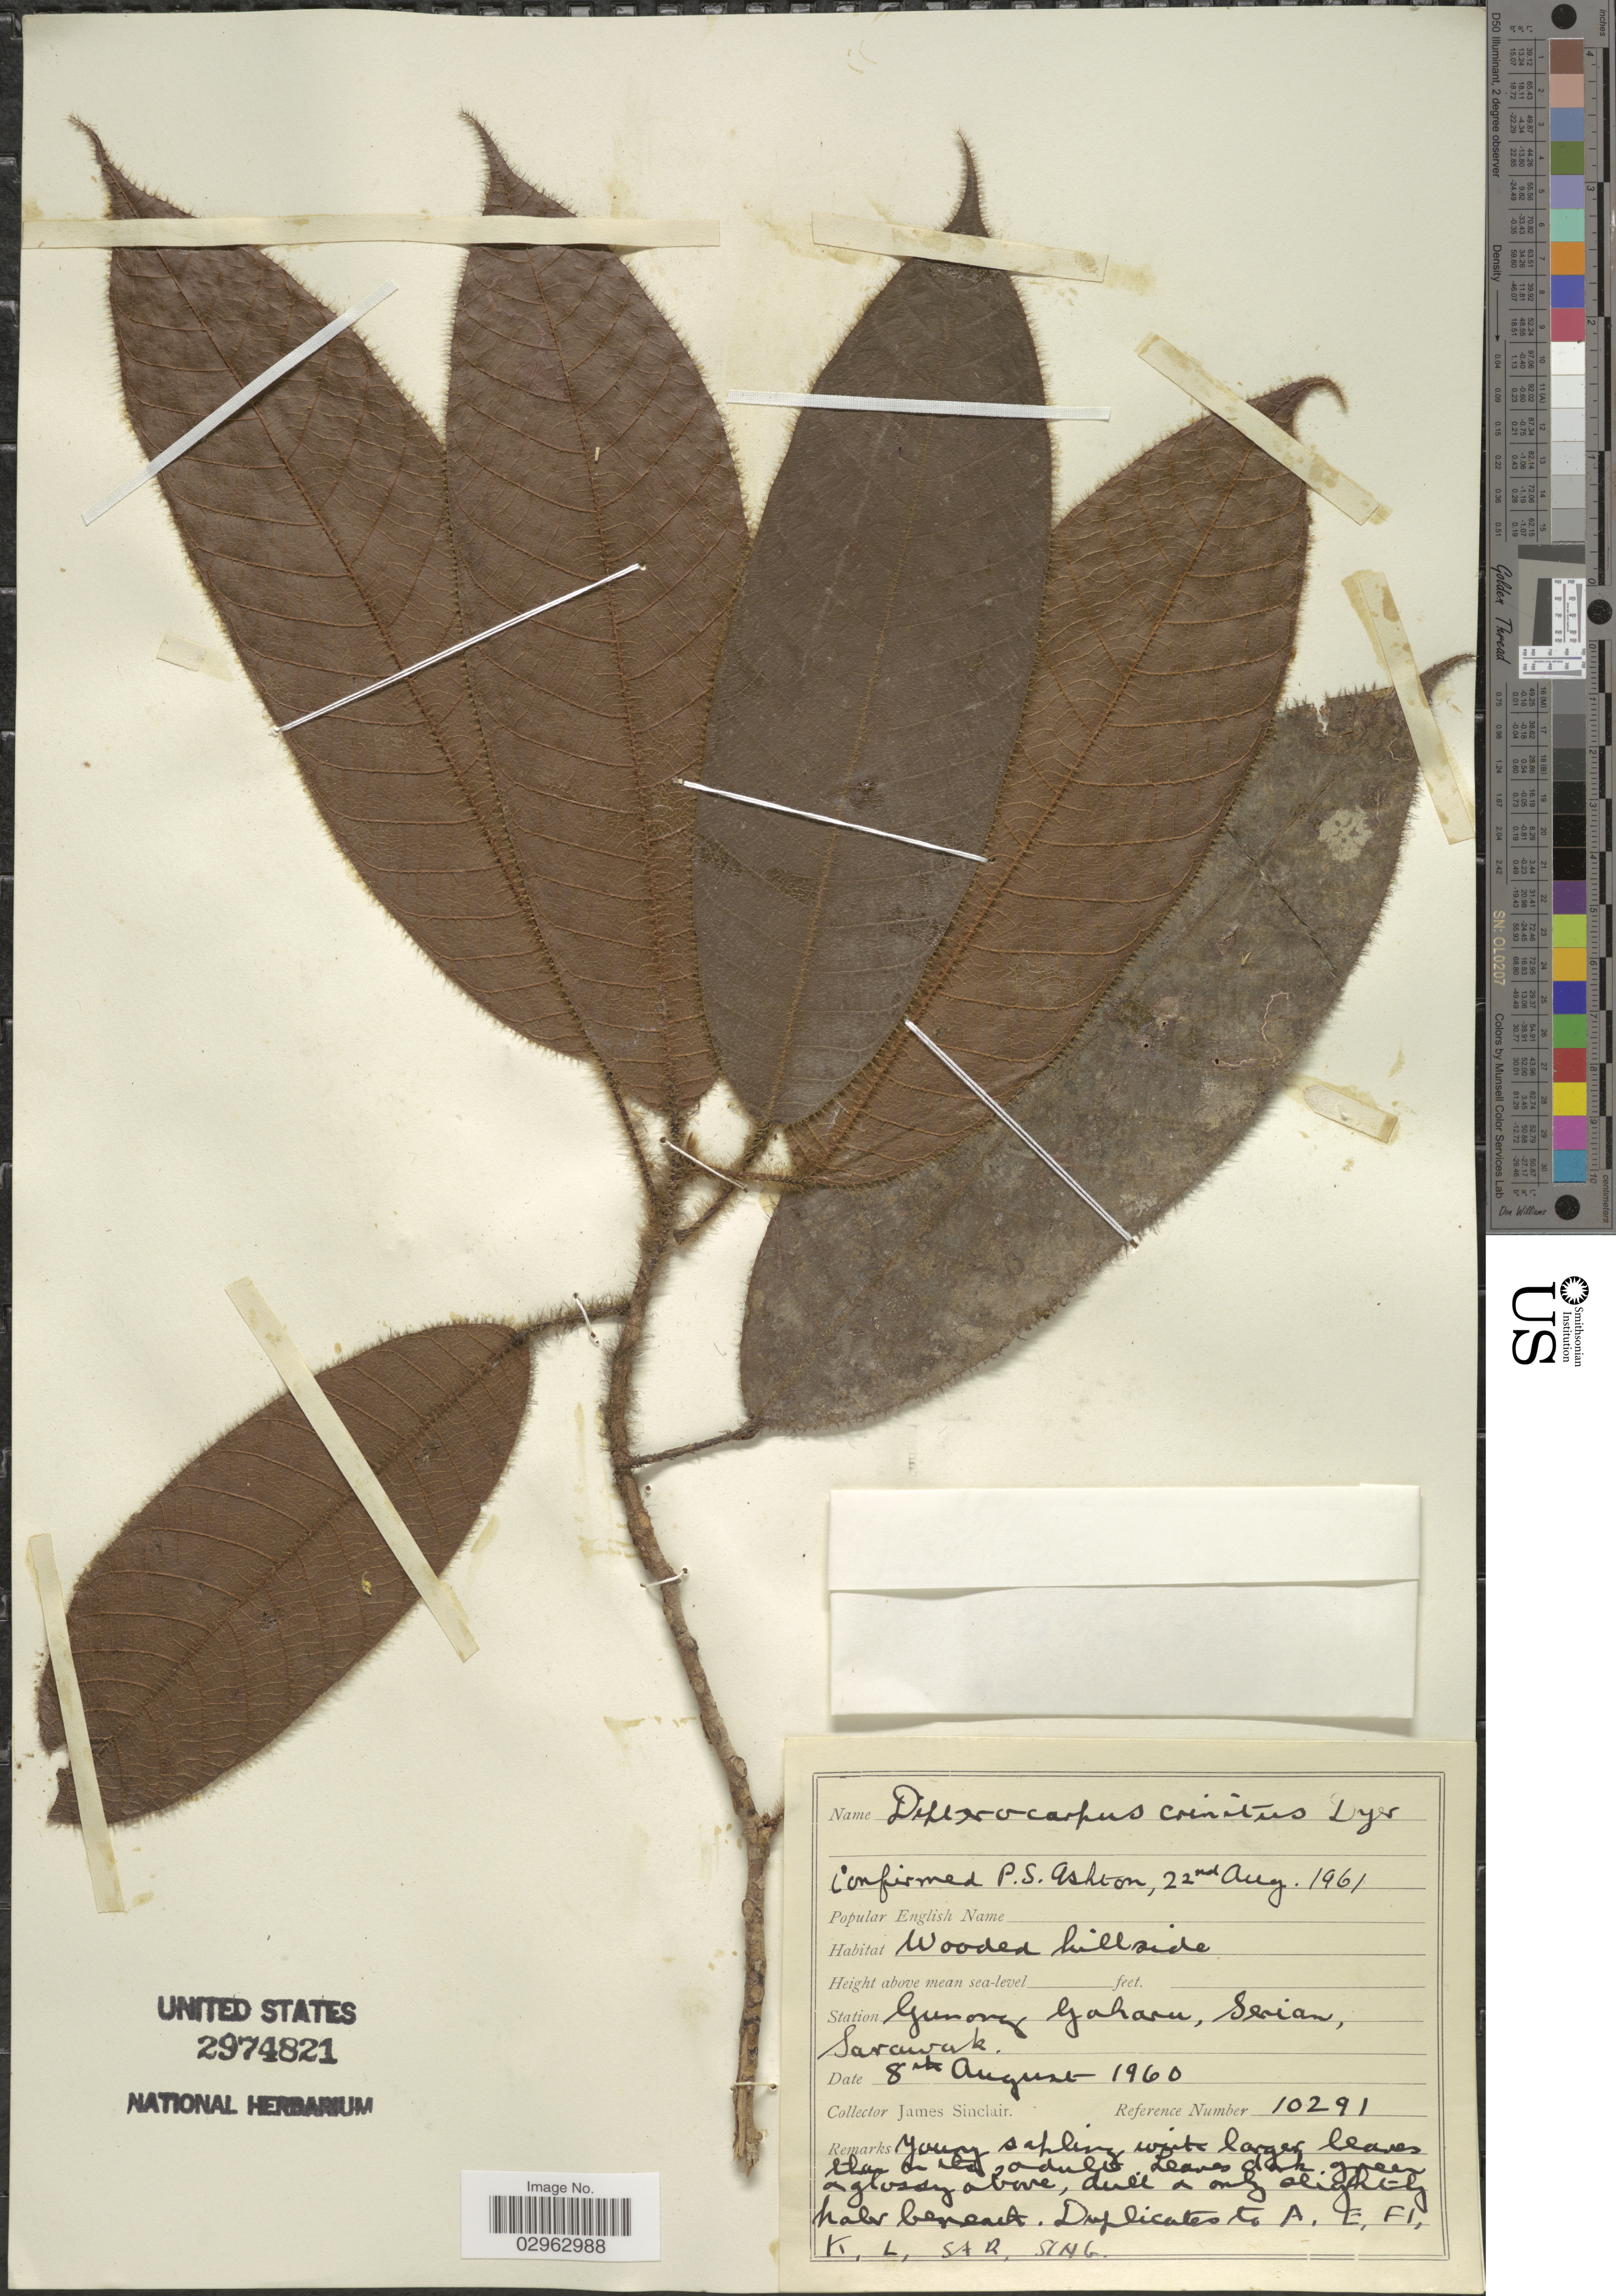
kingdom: Plantae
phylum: Tracheophyta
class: Magnoliopsida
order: Malvales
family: Dipterocarpaceae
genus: Dipterocarpus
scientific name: Dipterocarpus crinitus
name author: Dyer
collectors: J. Sinclair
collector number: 10291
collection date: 1960-08-08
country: Malaysia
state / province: Sarawak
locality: GunungGaharu, Serian.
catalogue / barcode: US 2974821